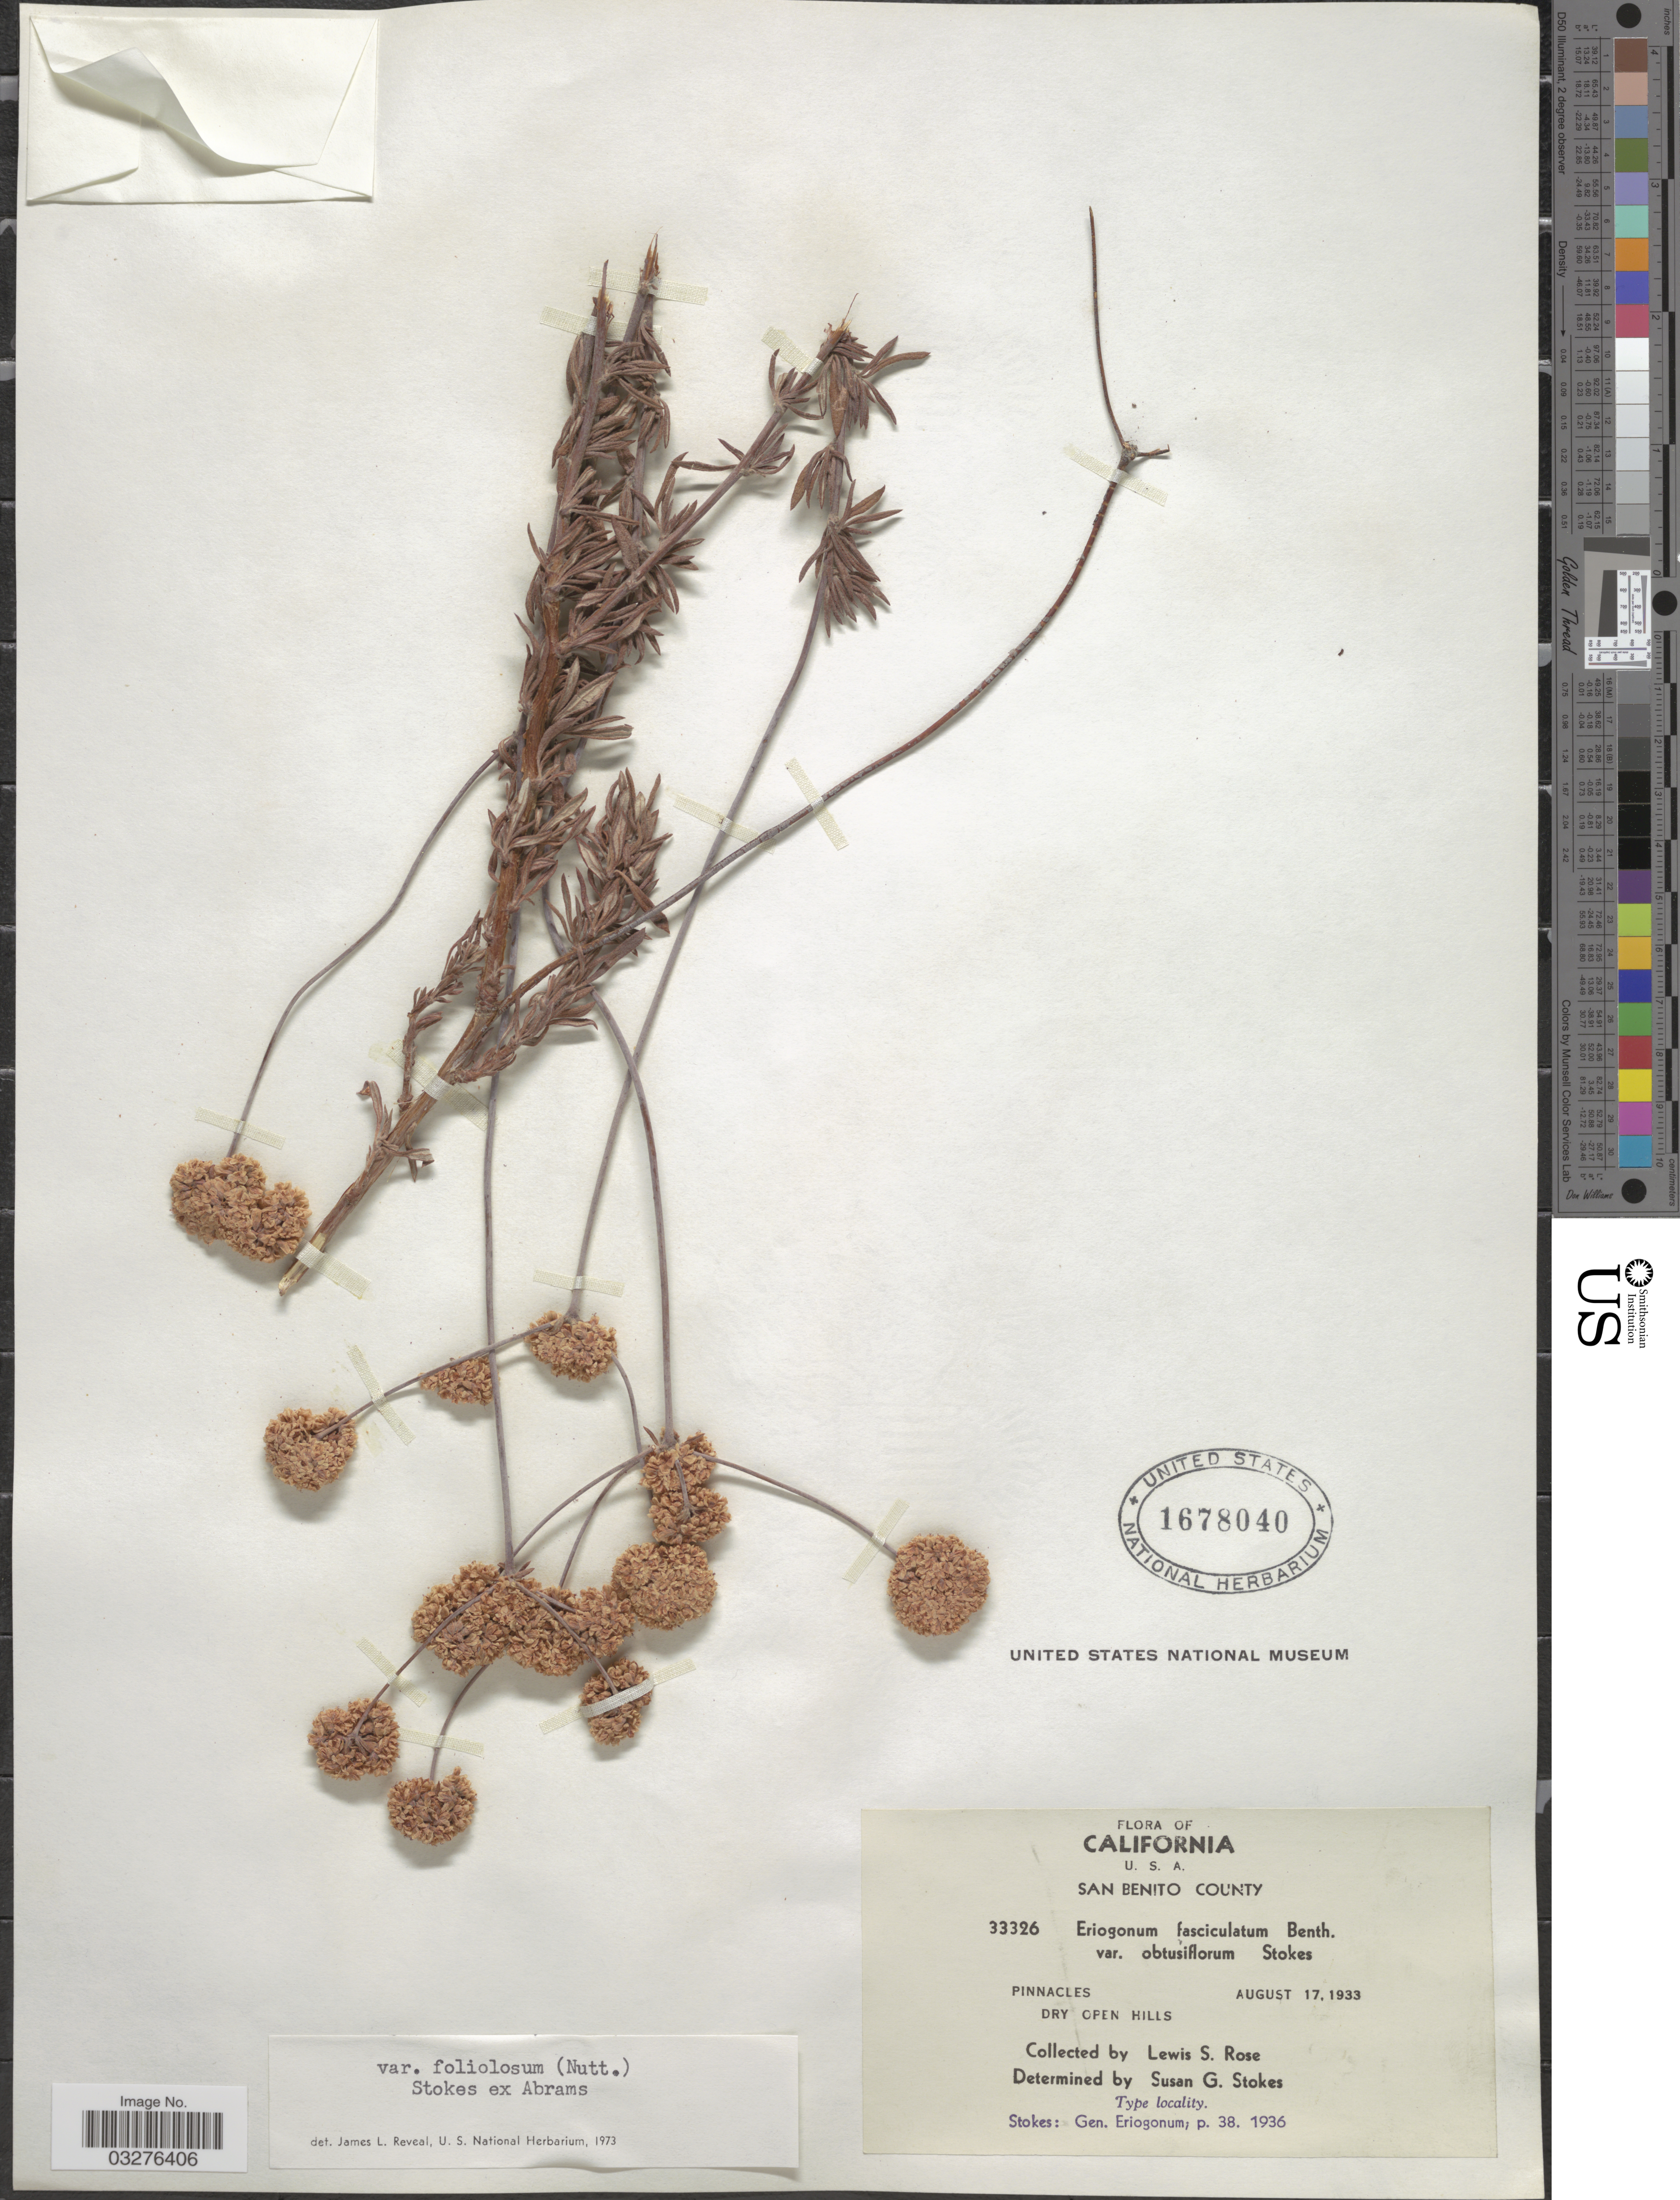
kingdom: Plantae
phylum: Tracheophyta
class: Magnoliopsida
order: Caryophyllales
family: Polygonaceae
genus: Eriogonum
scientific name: Eriogonum fasciculatum var. foliolosum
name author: (Nutt.) S. Stokes ex Abrams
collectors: L. S. Rose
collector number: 33326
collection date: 1933-08-17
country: United States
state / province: California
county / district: San Benito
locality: San Benito County, Pinnacles.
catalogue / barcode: US 1678040